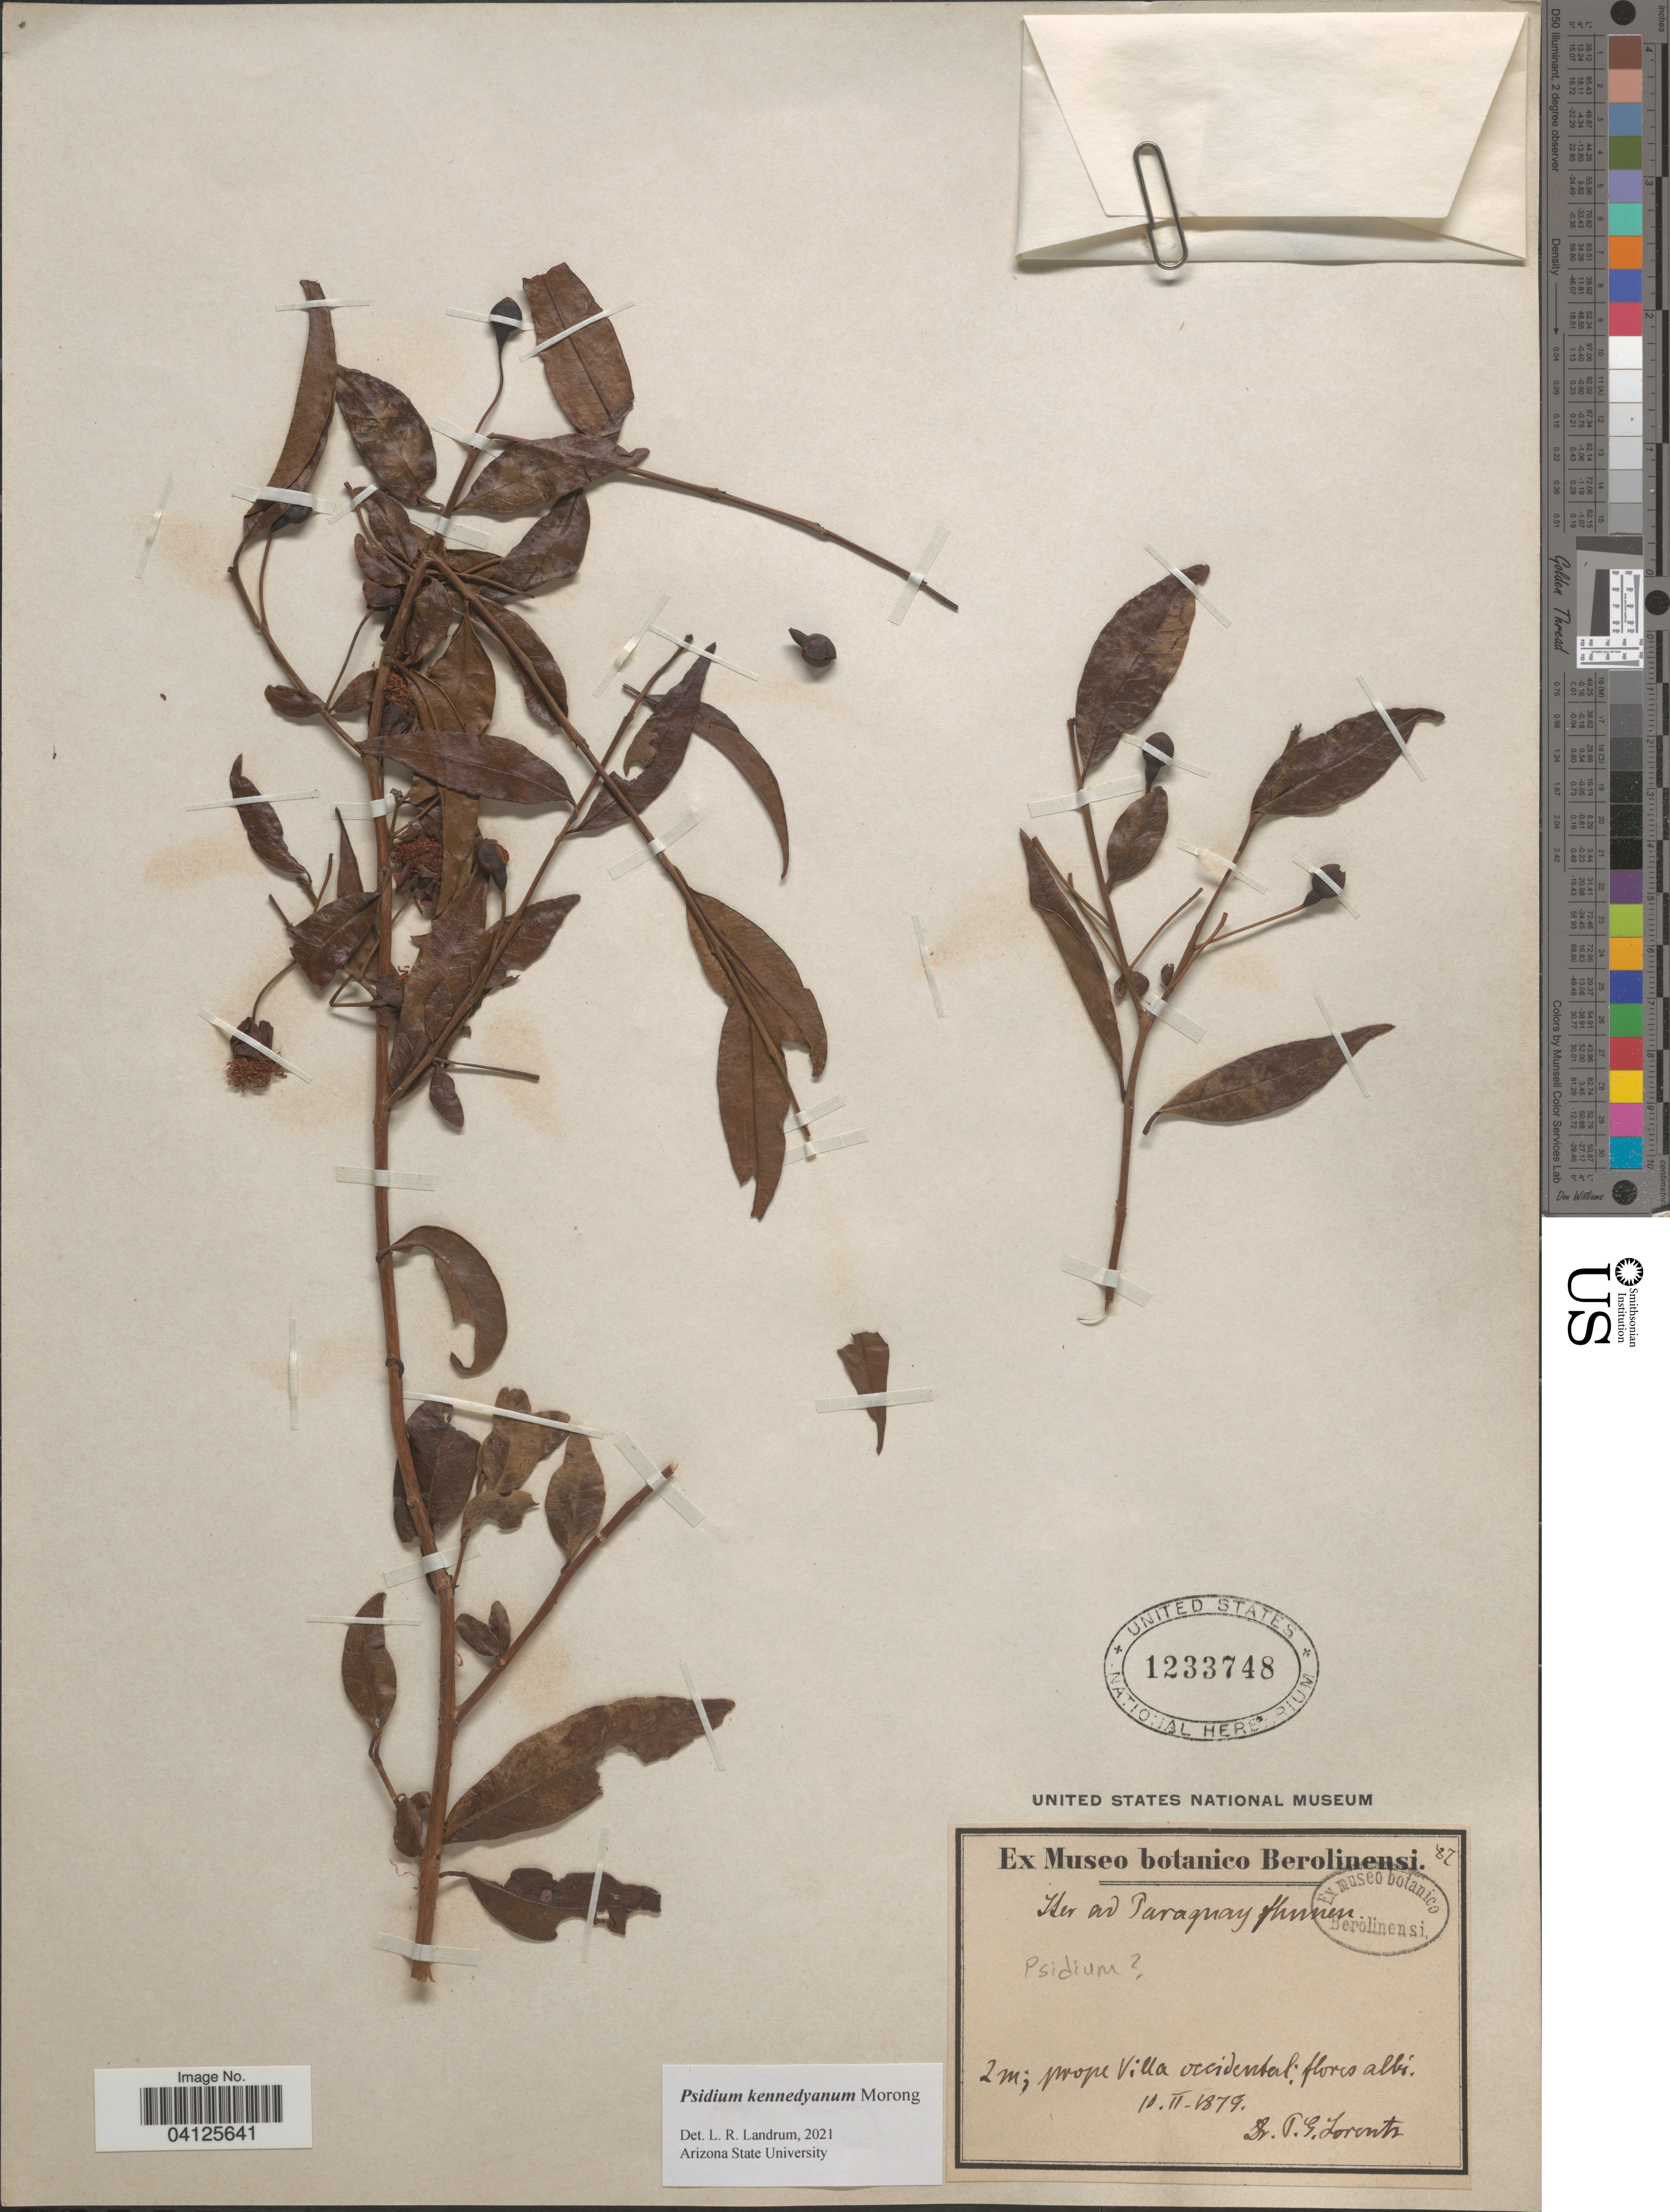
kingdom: Plantae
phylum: Tracheophyta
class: Magnoliopsida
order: Myrtales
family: Myrtaceae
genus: Psidium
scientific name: Psidium kennedyanum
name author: Morong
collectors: P. G. Lorentz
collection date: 1879-02-10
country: Paraguay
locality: Prope Villa occidental. Iter ad Paraguay flumen.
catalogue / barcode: US 1233748